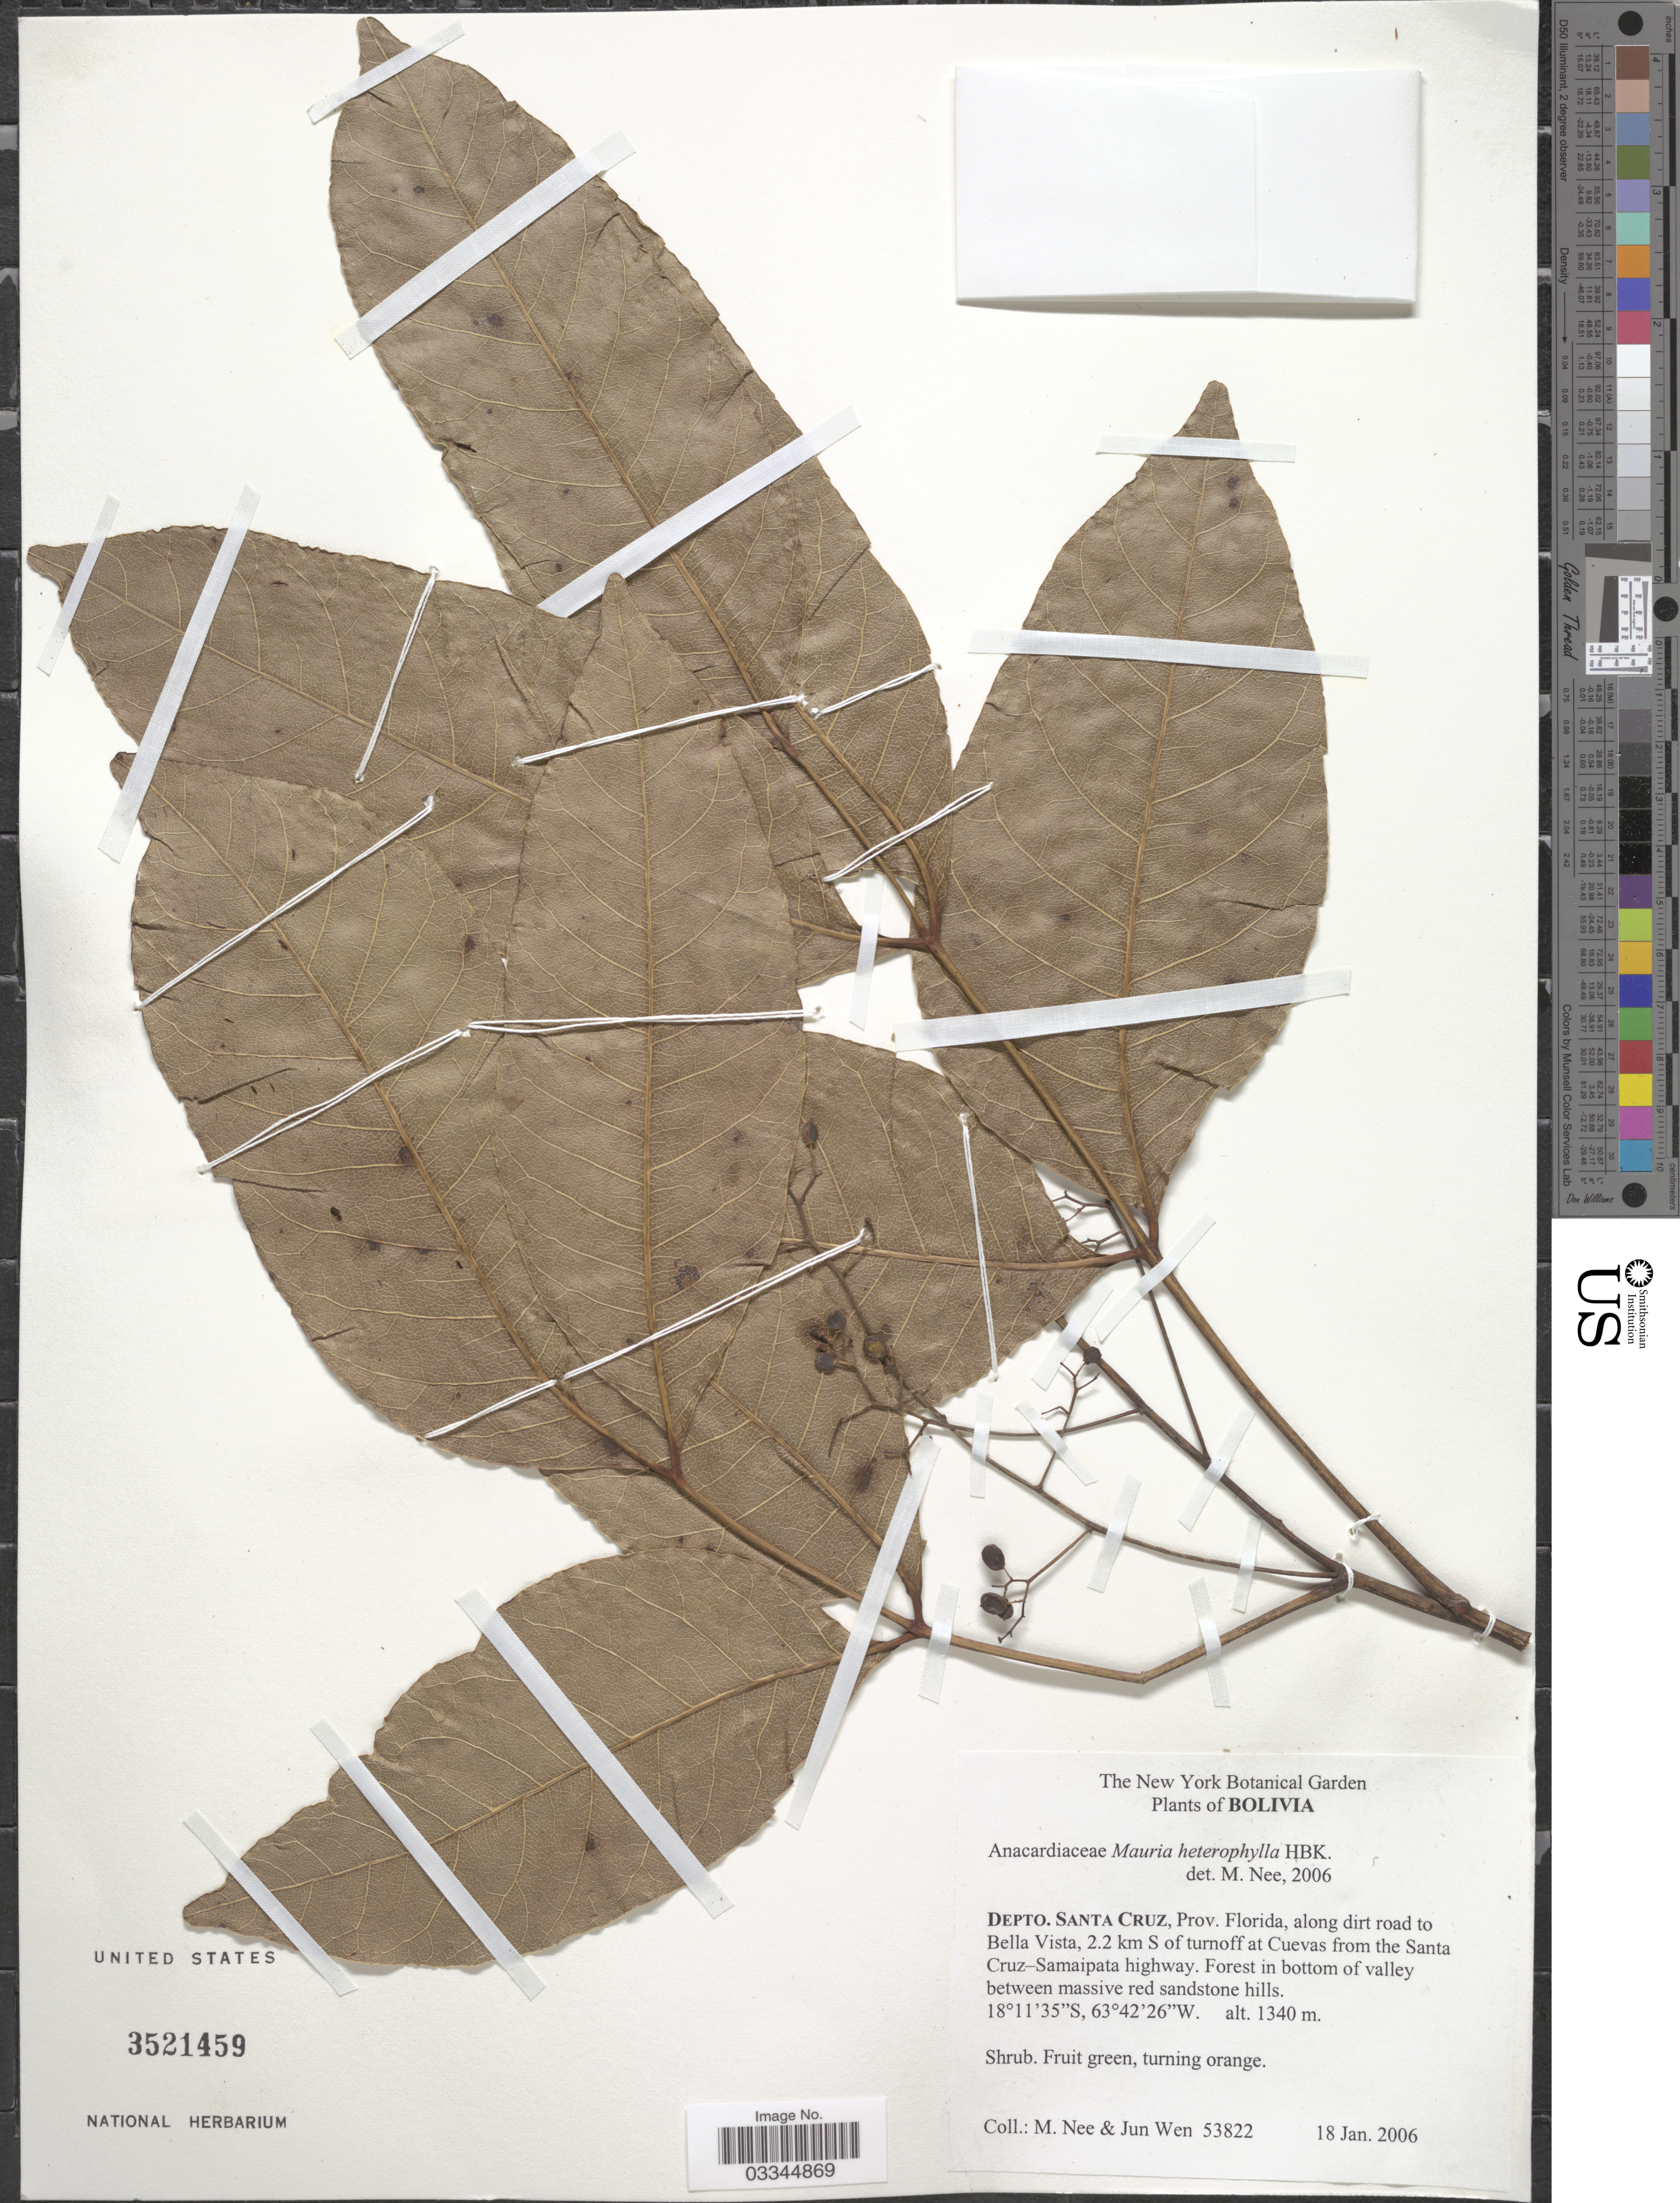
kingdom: Plantae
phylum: Tracheophyta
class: Magnoliopsida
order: Sapindales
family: Anacardiaceae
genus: Mauria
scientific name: Mauria heterophylla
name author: Kunth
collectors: M. Nee & J. Wen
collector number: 53822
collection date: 2006-01-18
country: Bolivia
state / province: Santa Cruz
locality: Depto. Santa Cruz, Prov. Florida, along dirt road to Bella Vista, 2.2 km S of turnoff at Cuevas from the Santa Cruz-Samaipata highway. Forest in bottom of valley between massive red sandstone hills..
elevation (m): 1340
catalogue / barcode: US 3521459